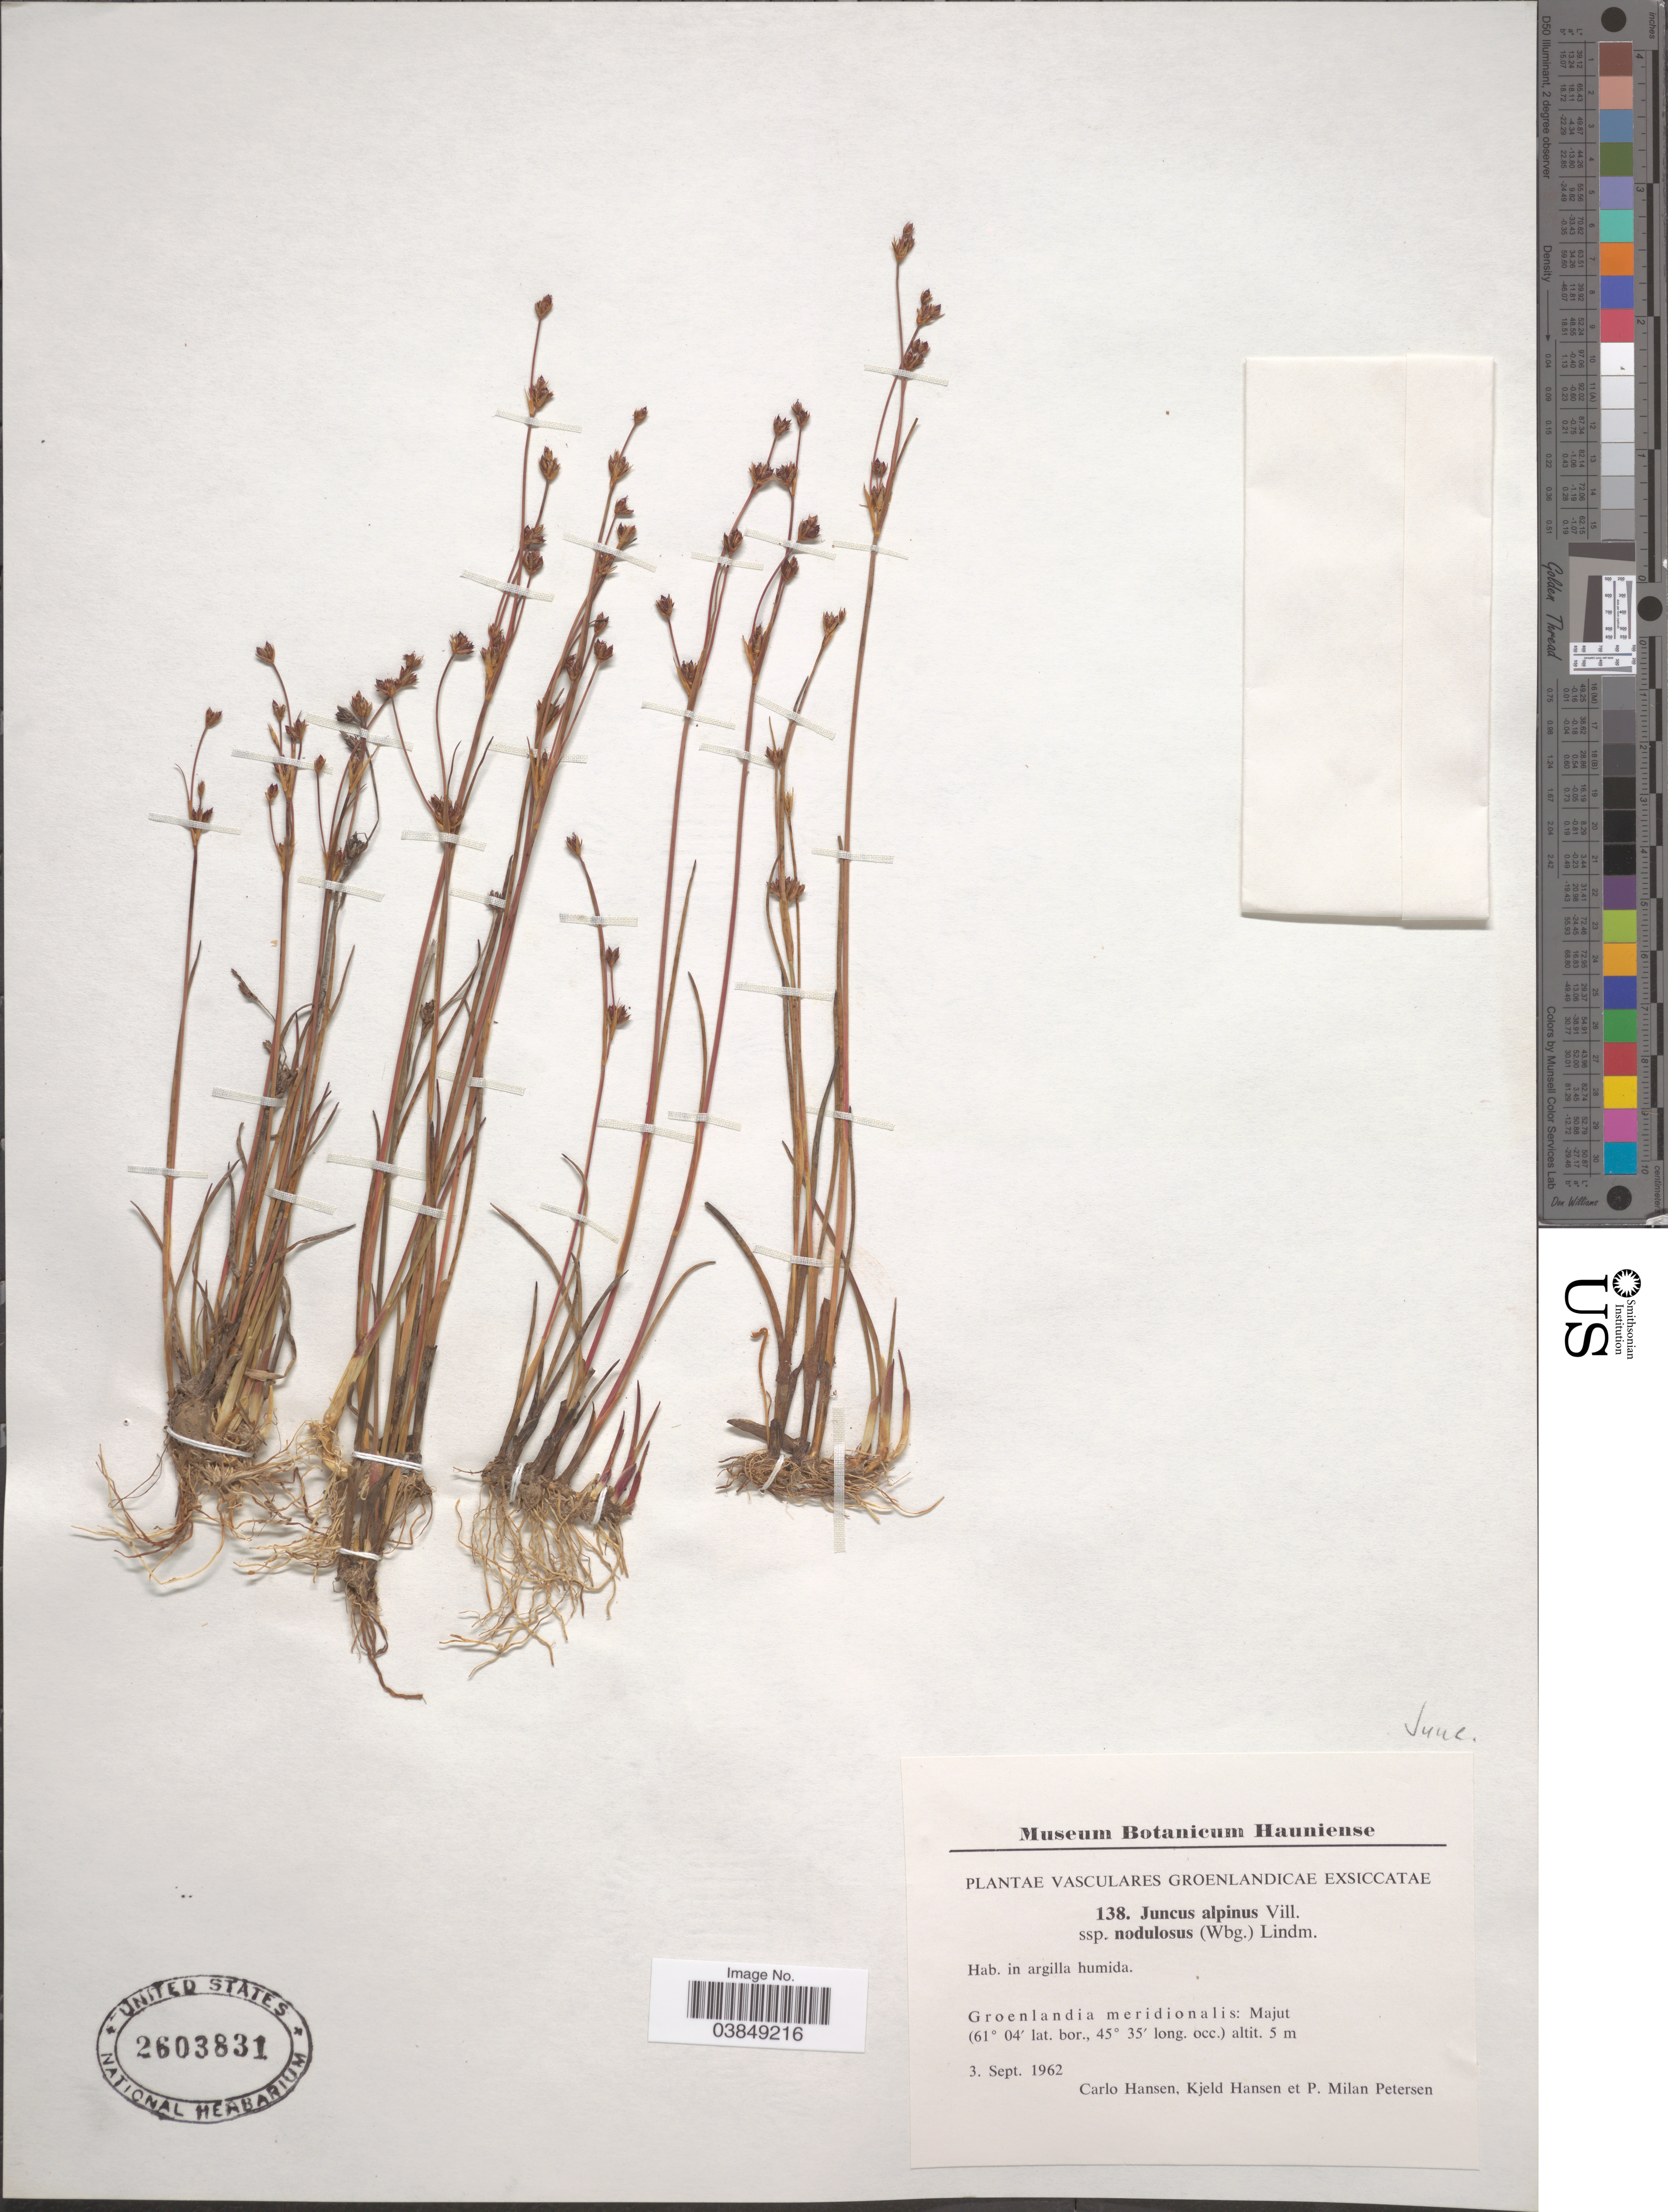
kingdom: Plantae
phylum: Tracheophyta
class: Liliopsida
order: Poales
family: Juncaceae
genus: Juncus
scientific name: Juncus alpinus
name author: Vill.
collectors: C. Hansen, K. Hansen & P. Petersen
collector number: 138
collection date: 1962-09-03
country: Greenland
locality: Groenlandia meridionalis: Majut.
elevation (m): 5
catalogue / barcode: US 2603831